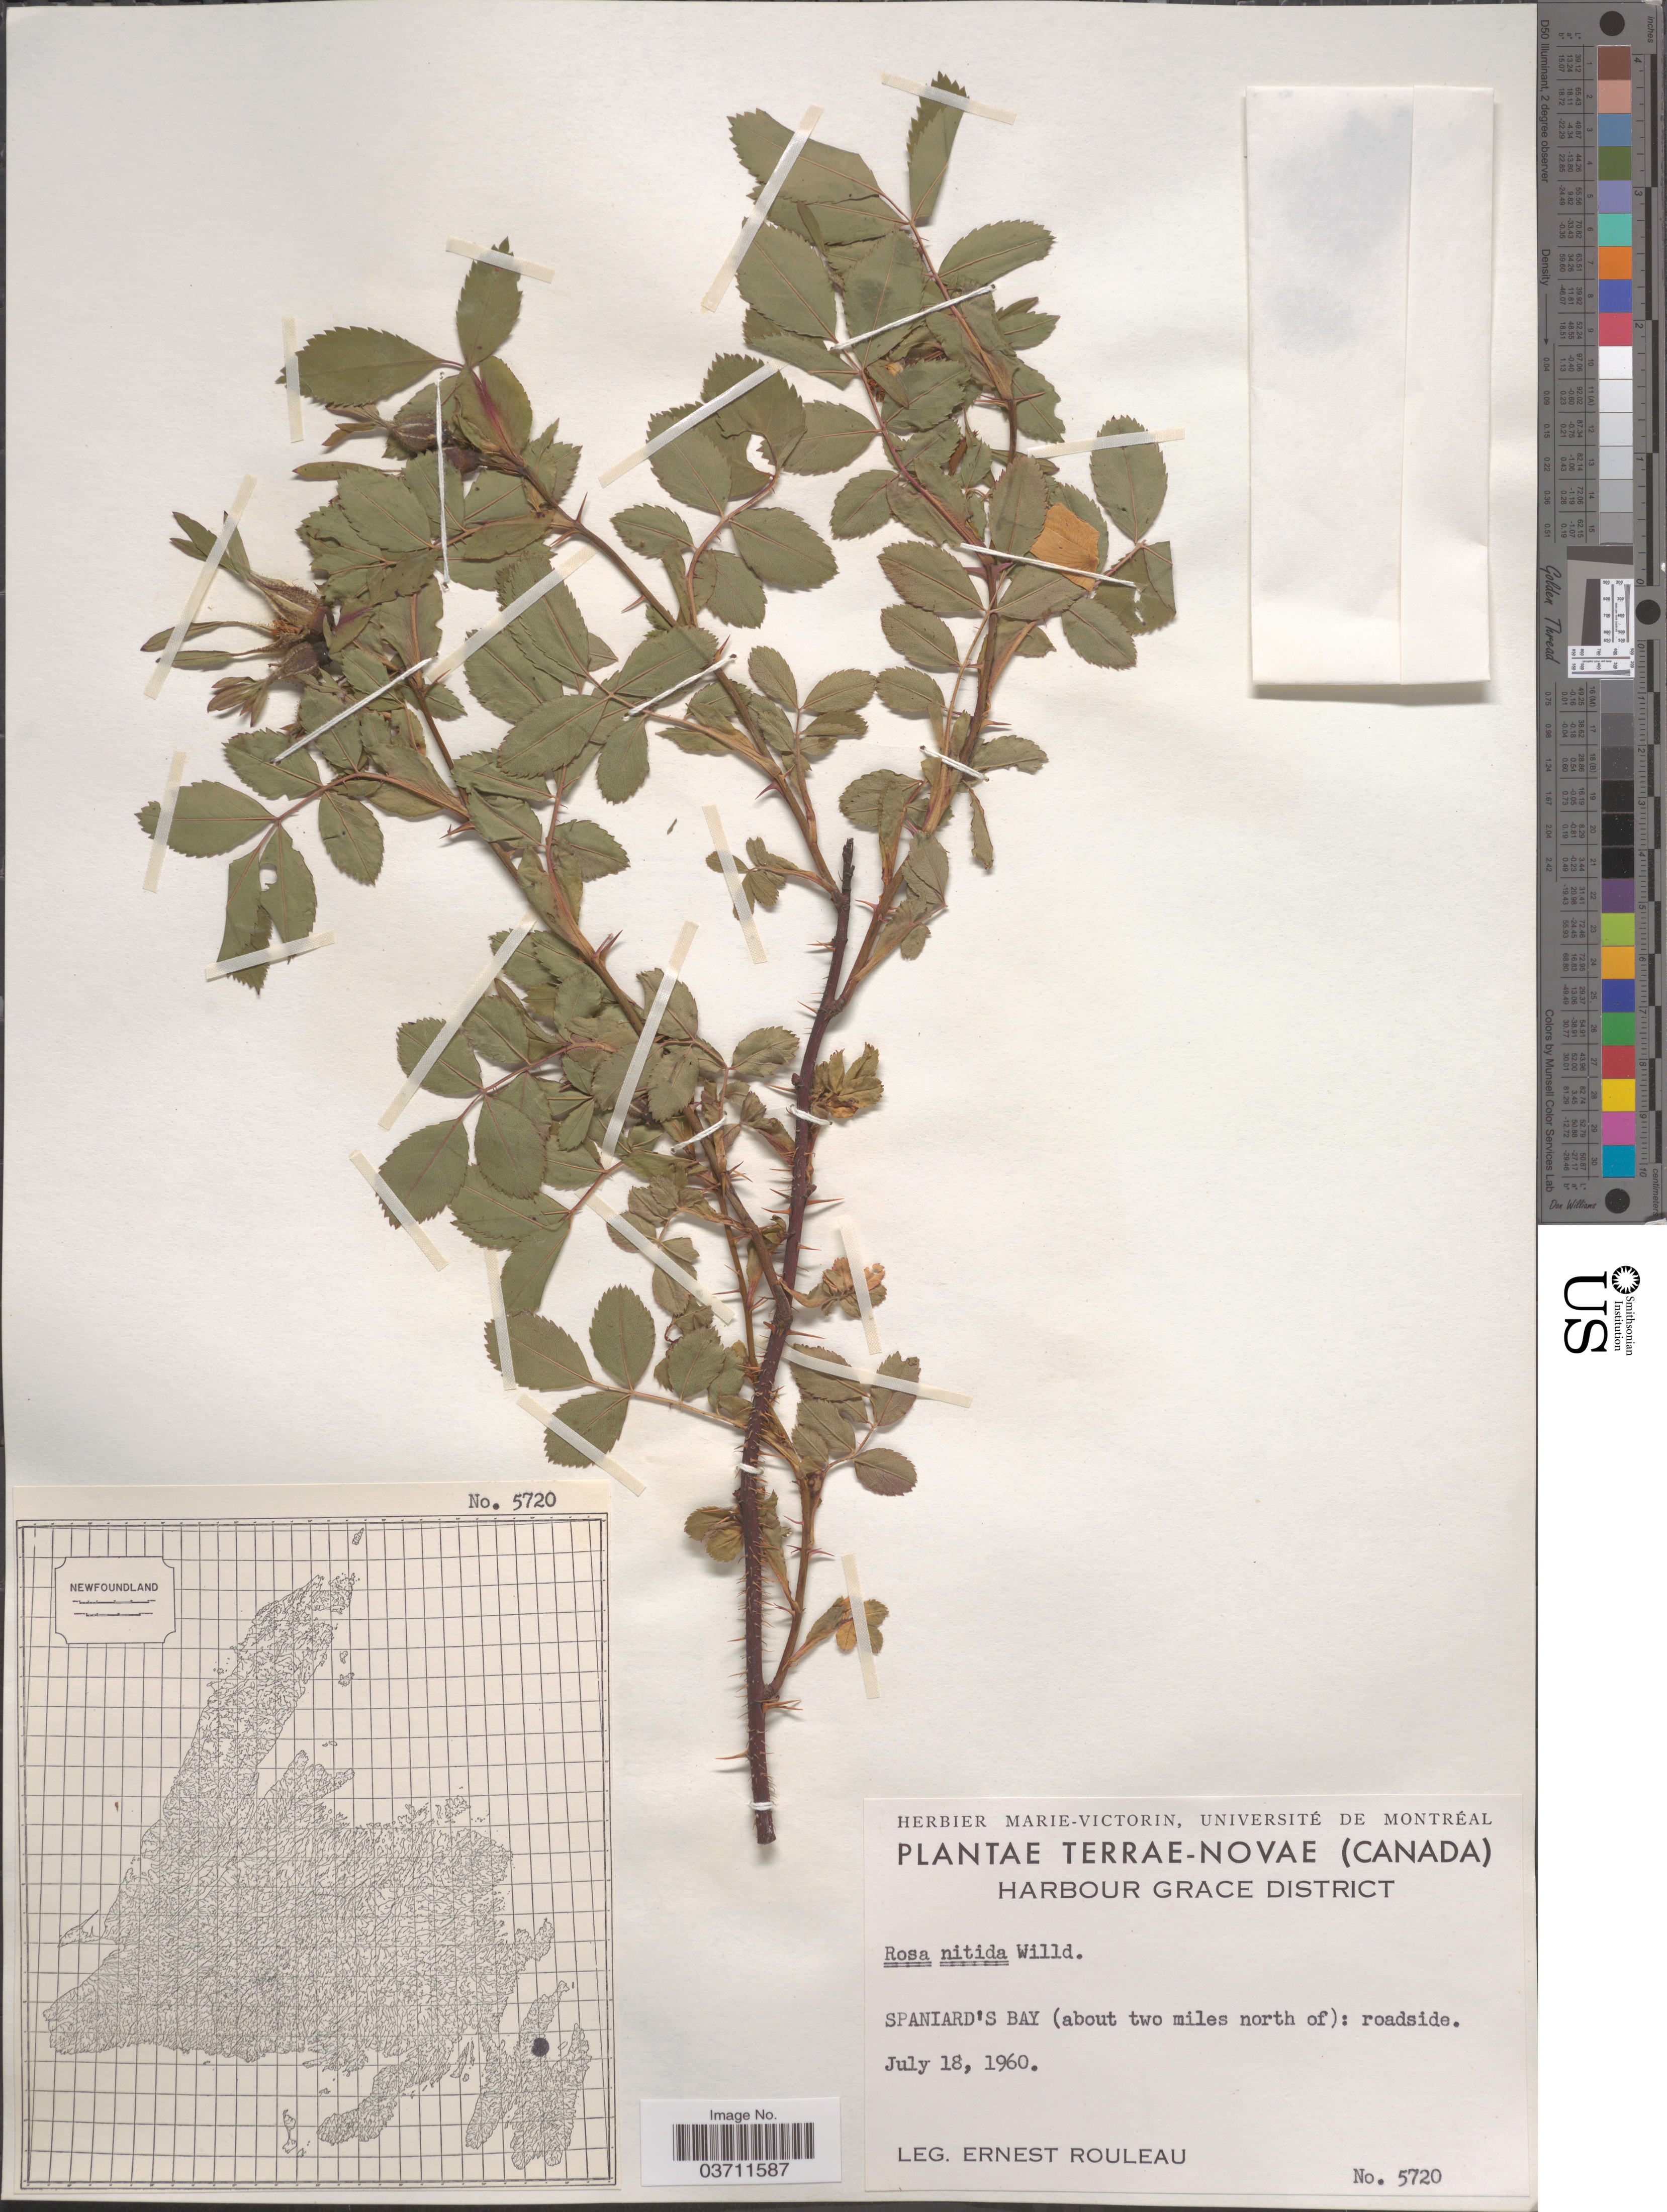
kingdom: Plantae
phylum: Tracheophyta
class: Magnoliopsida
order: Rosales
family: Rosaceae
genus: Rosa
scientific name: Rosa nitida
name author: Willd.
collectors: J. Rouleau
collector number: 5720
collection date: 1960-07-18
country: Canada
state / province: Newfoundland and Labrador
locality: Terrae-Novae. Harbour Grace District. Spaniard's Bay (about two miles north of).